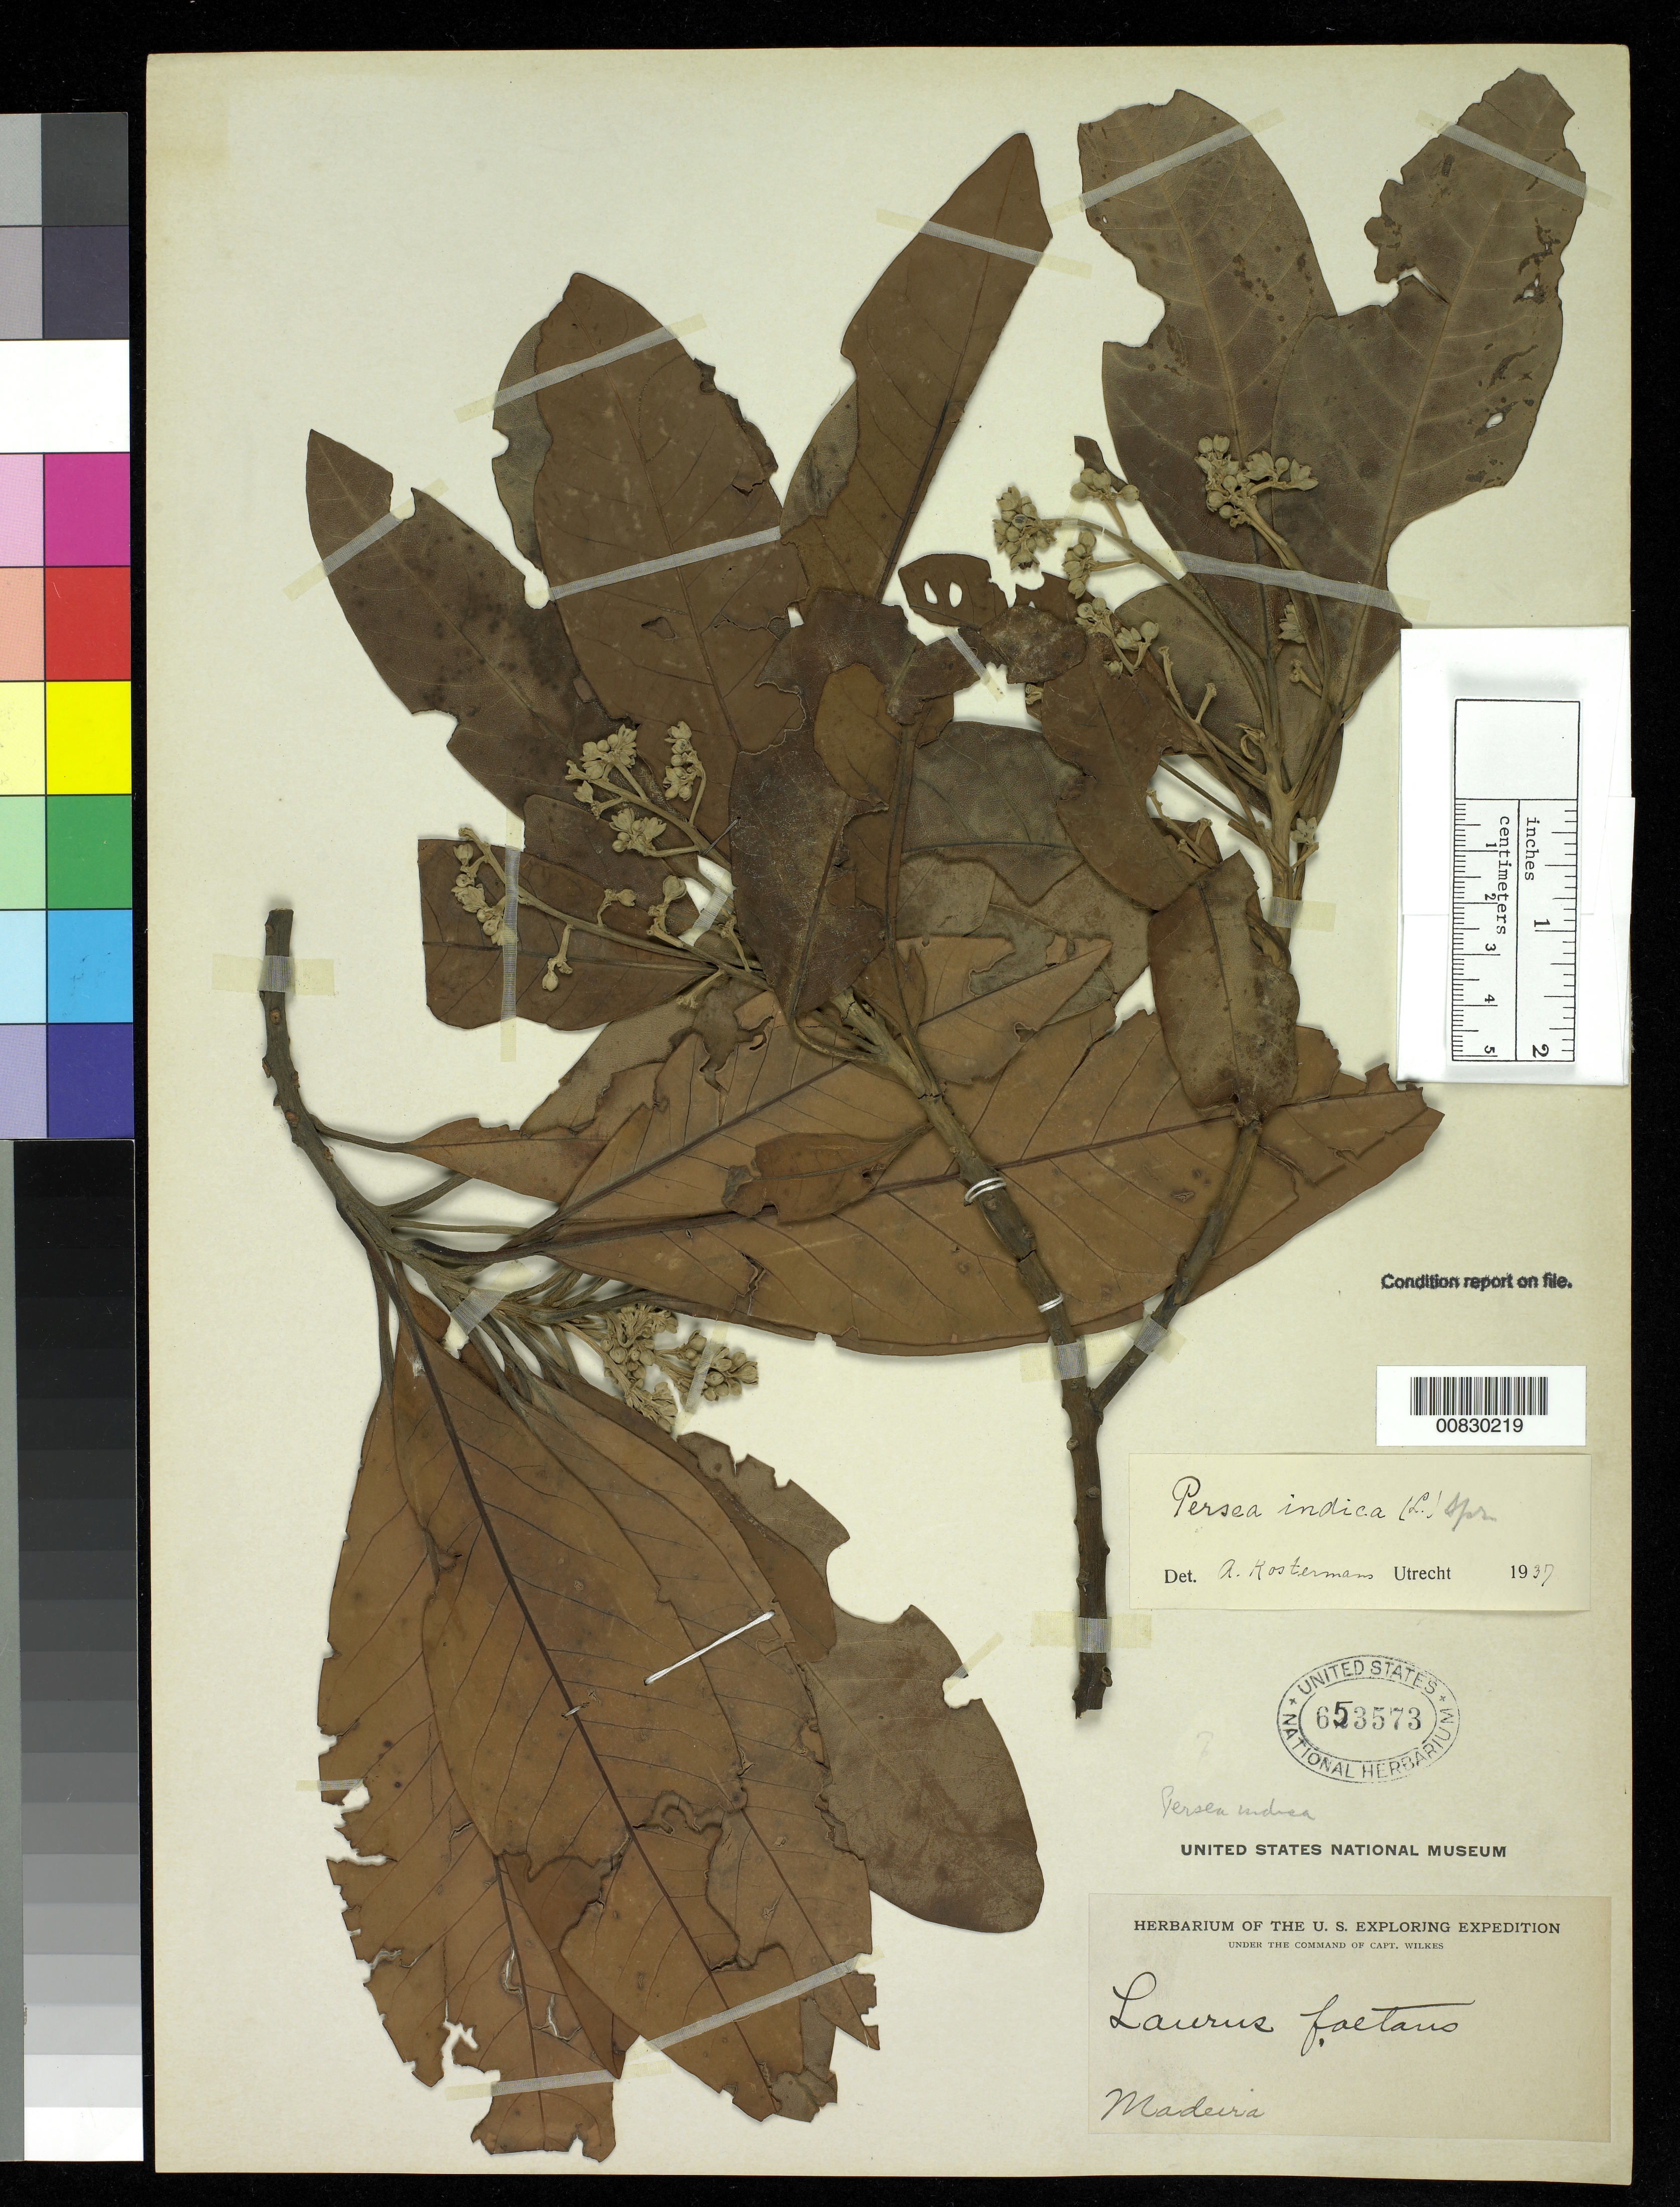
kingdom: Plantae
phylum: Tracheophyta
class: Magnoliopsida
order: Laurales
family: Lauraceae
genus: Persea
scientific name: Persea indica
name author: Spreng.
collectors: Wilkes Explor. Exped.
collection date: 1838/1842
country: Portugal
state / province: Madeira (Aut. Reg.)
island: Madeira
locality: Funchal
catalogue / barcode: US 653573